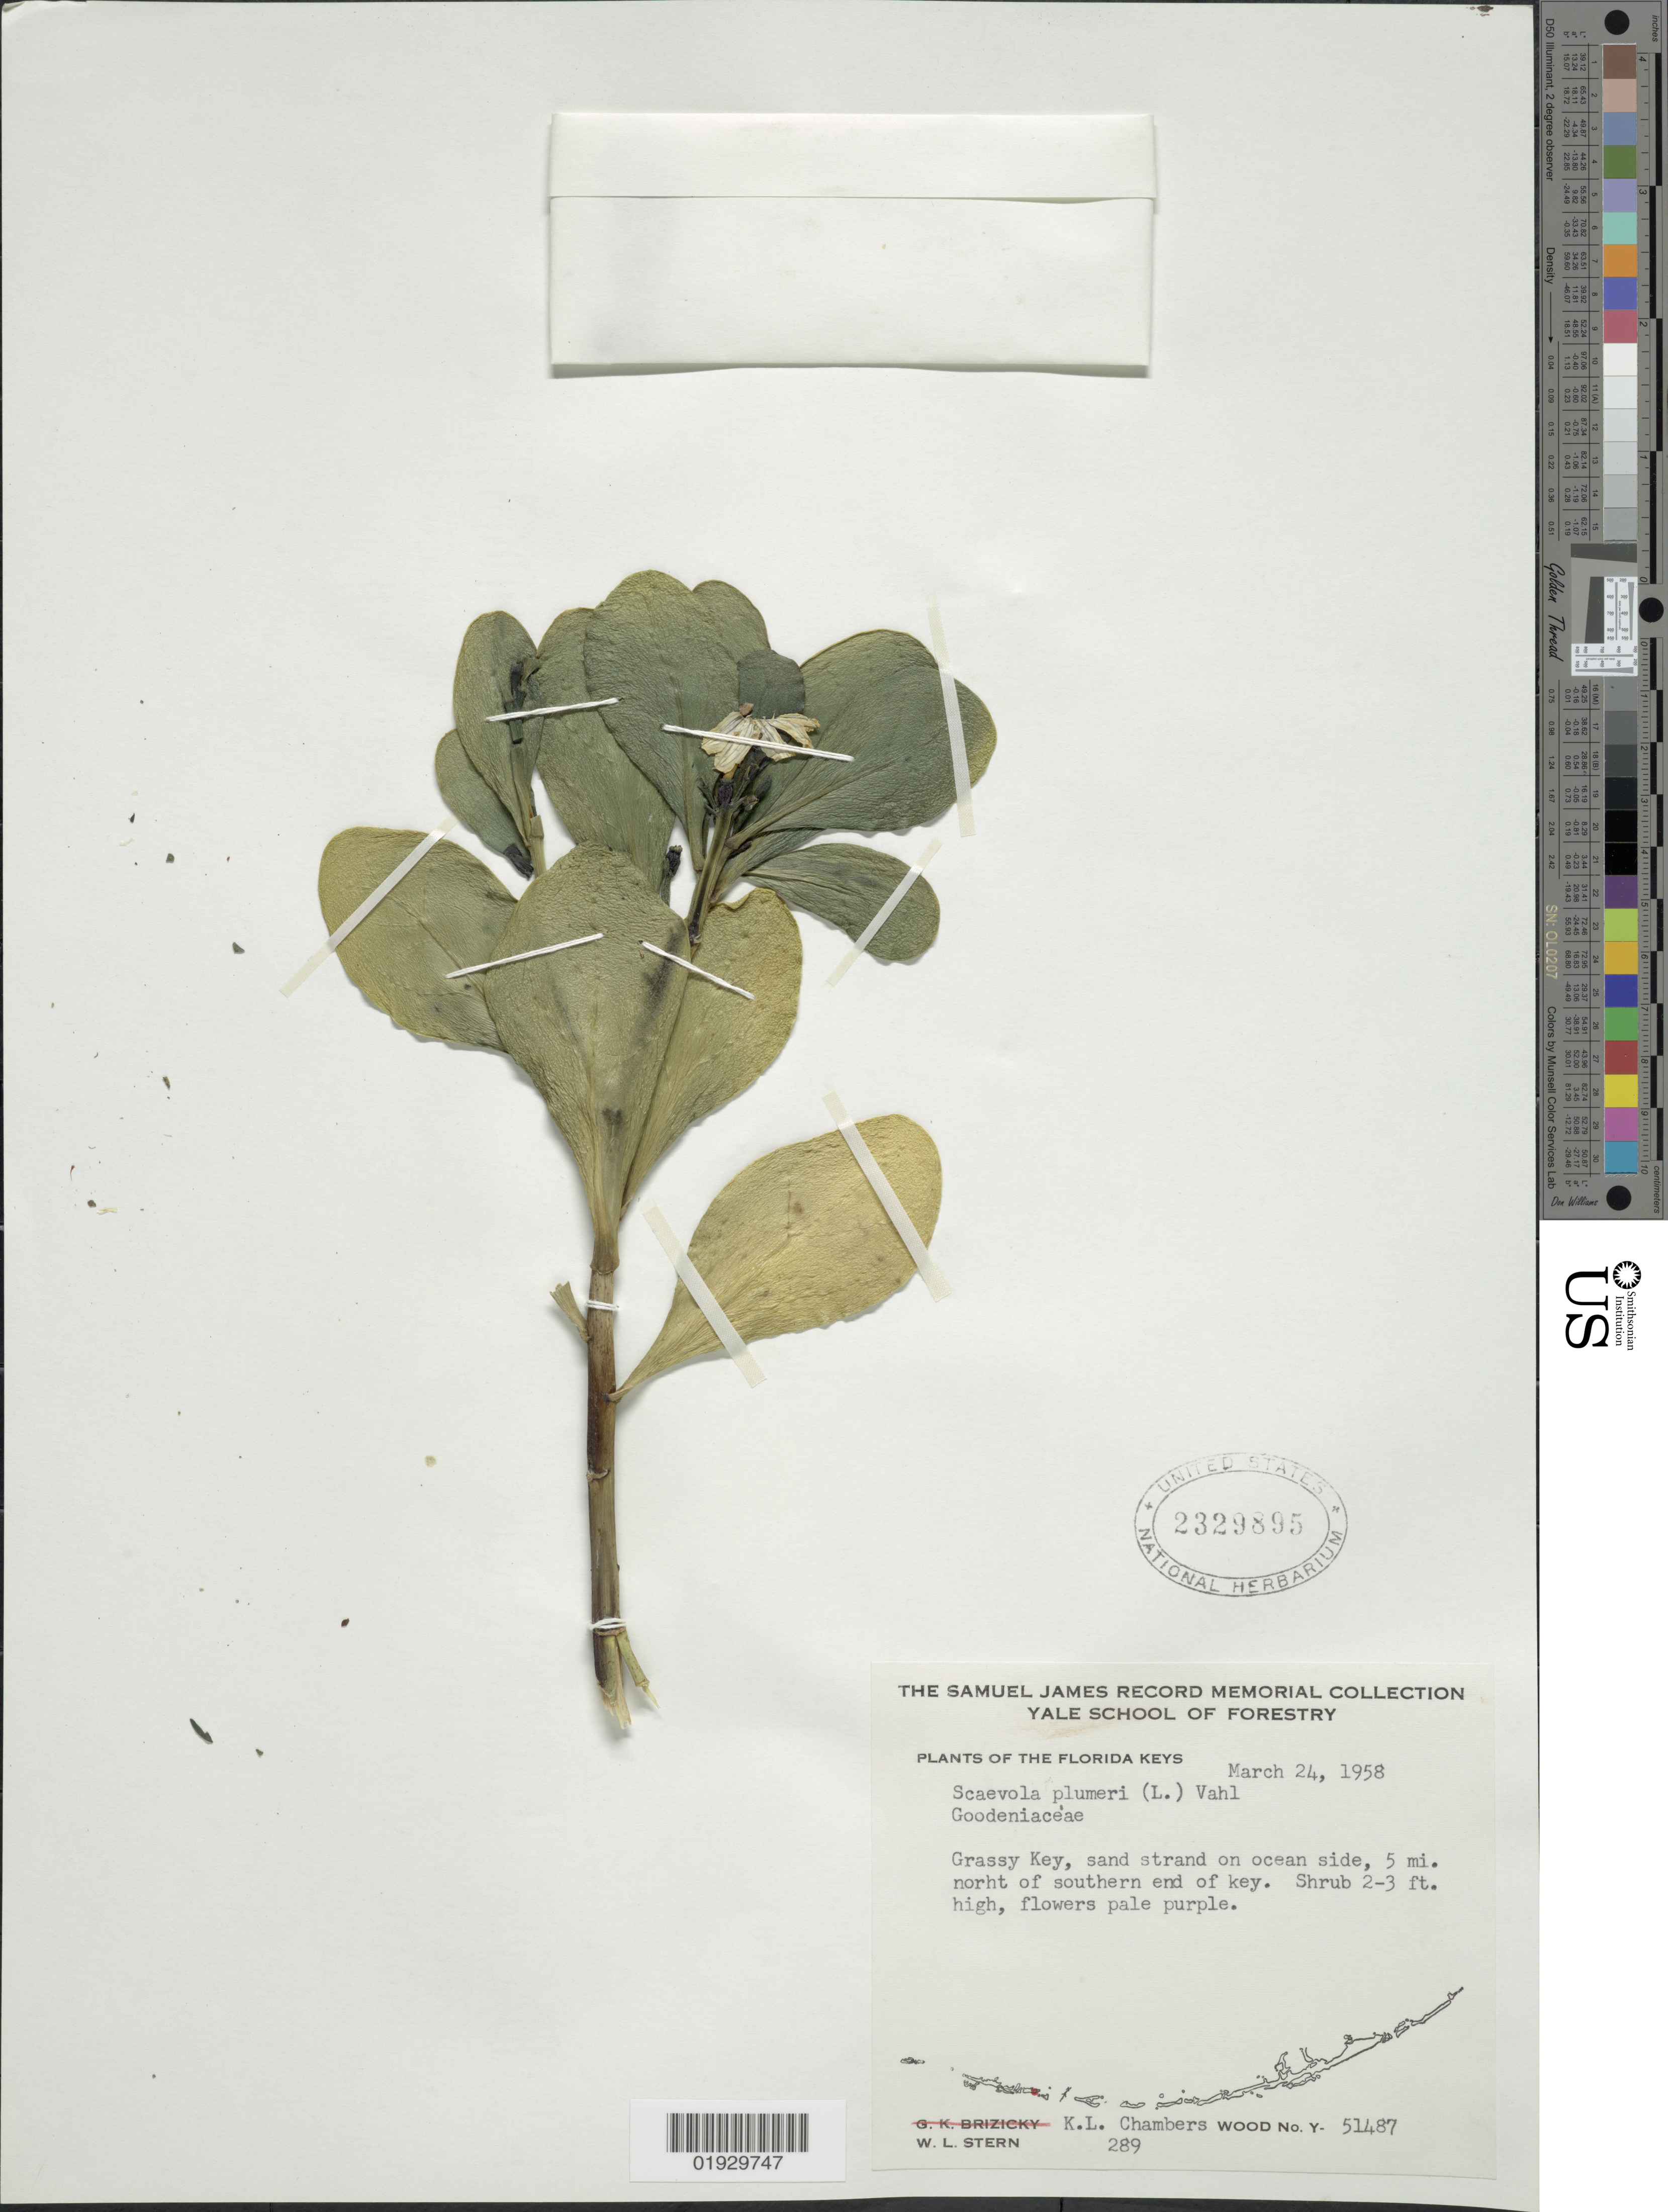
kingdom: Plantae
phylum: Tracheophyta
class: Magnoliopsida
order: Asterales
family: Goodeniaceae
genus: Scaevola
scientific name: Scaevola plumieri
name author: (L.) Vahl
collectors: K. Chambers & W. L. Stern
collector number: Y-51487/289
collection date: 1958-03-24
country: United States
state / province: Florida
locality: Florida Keys. Grassy Key, sand strand on ocean side, 5 mi. north of southern end of key.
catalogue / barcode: US 2329895